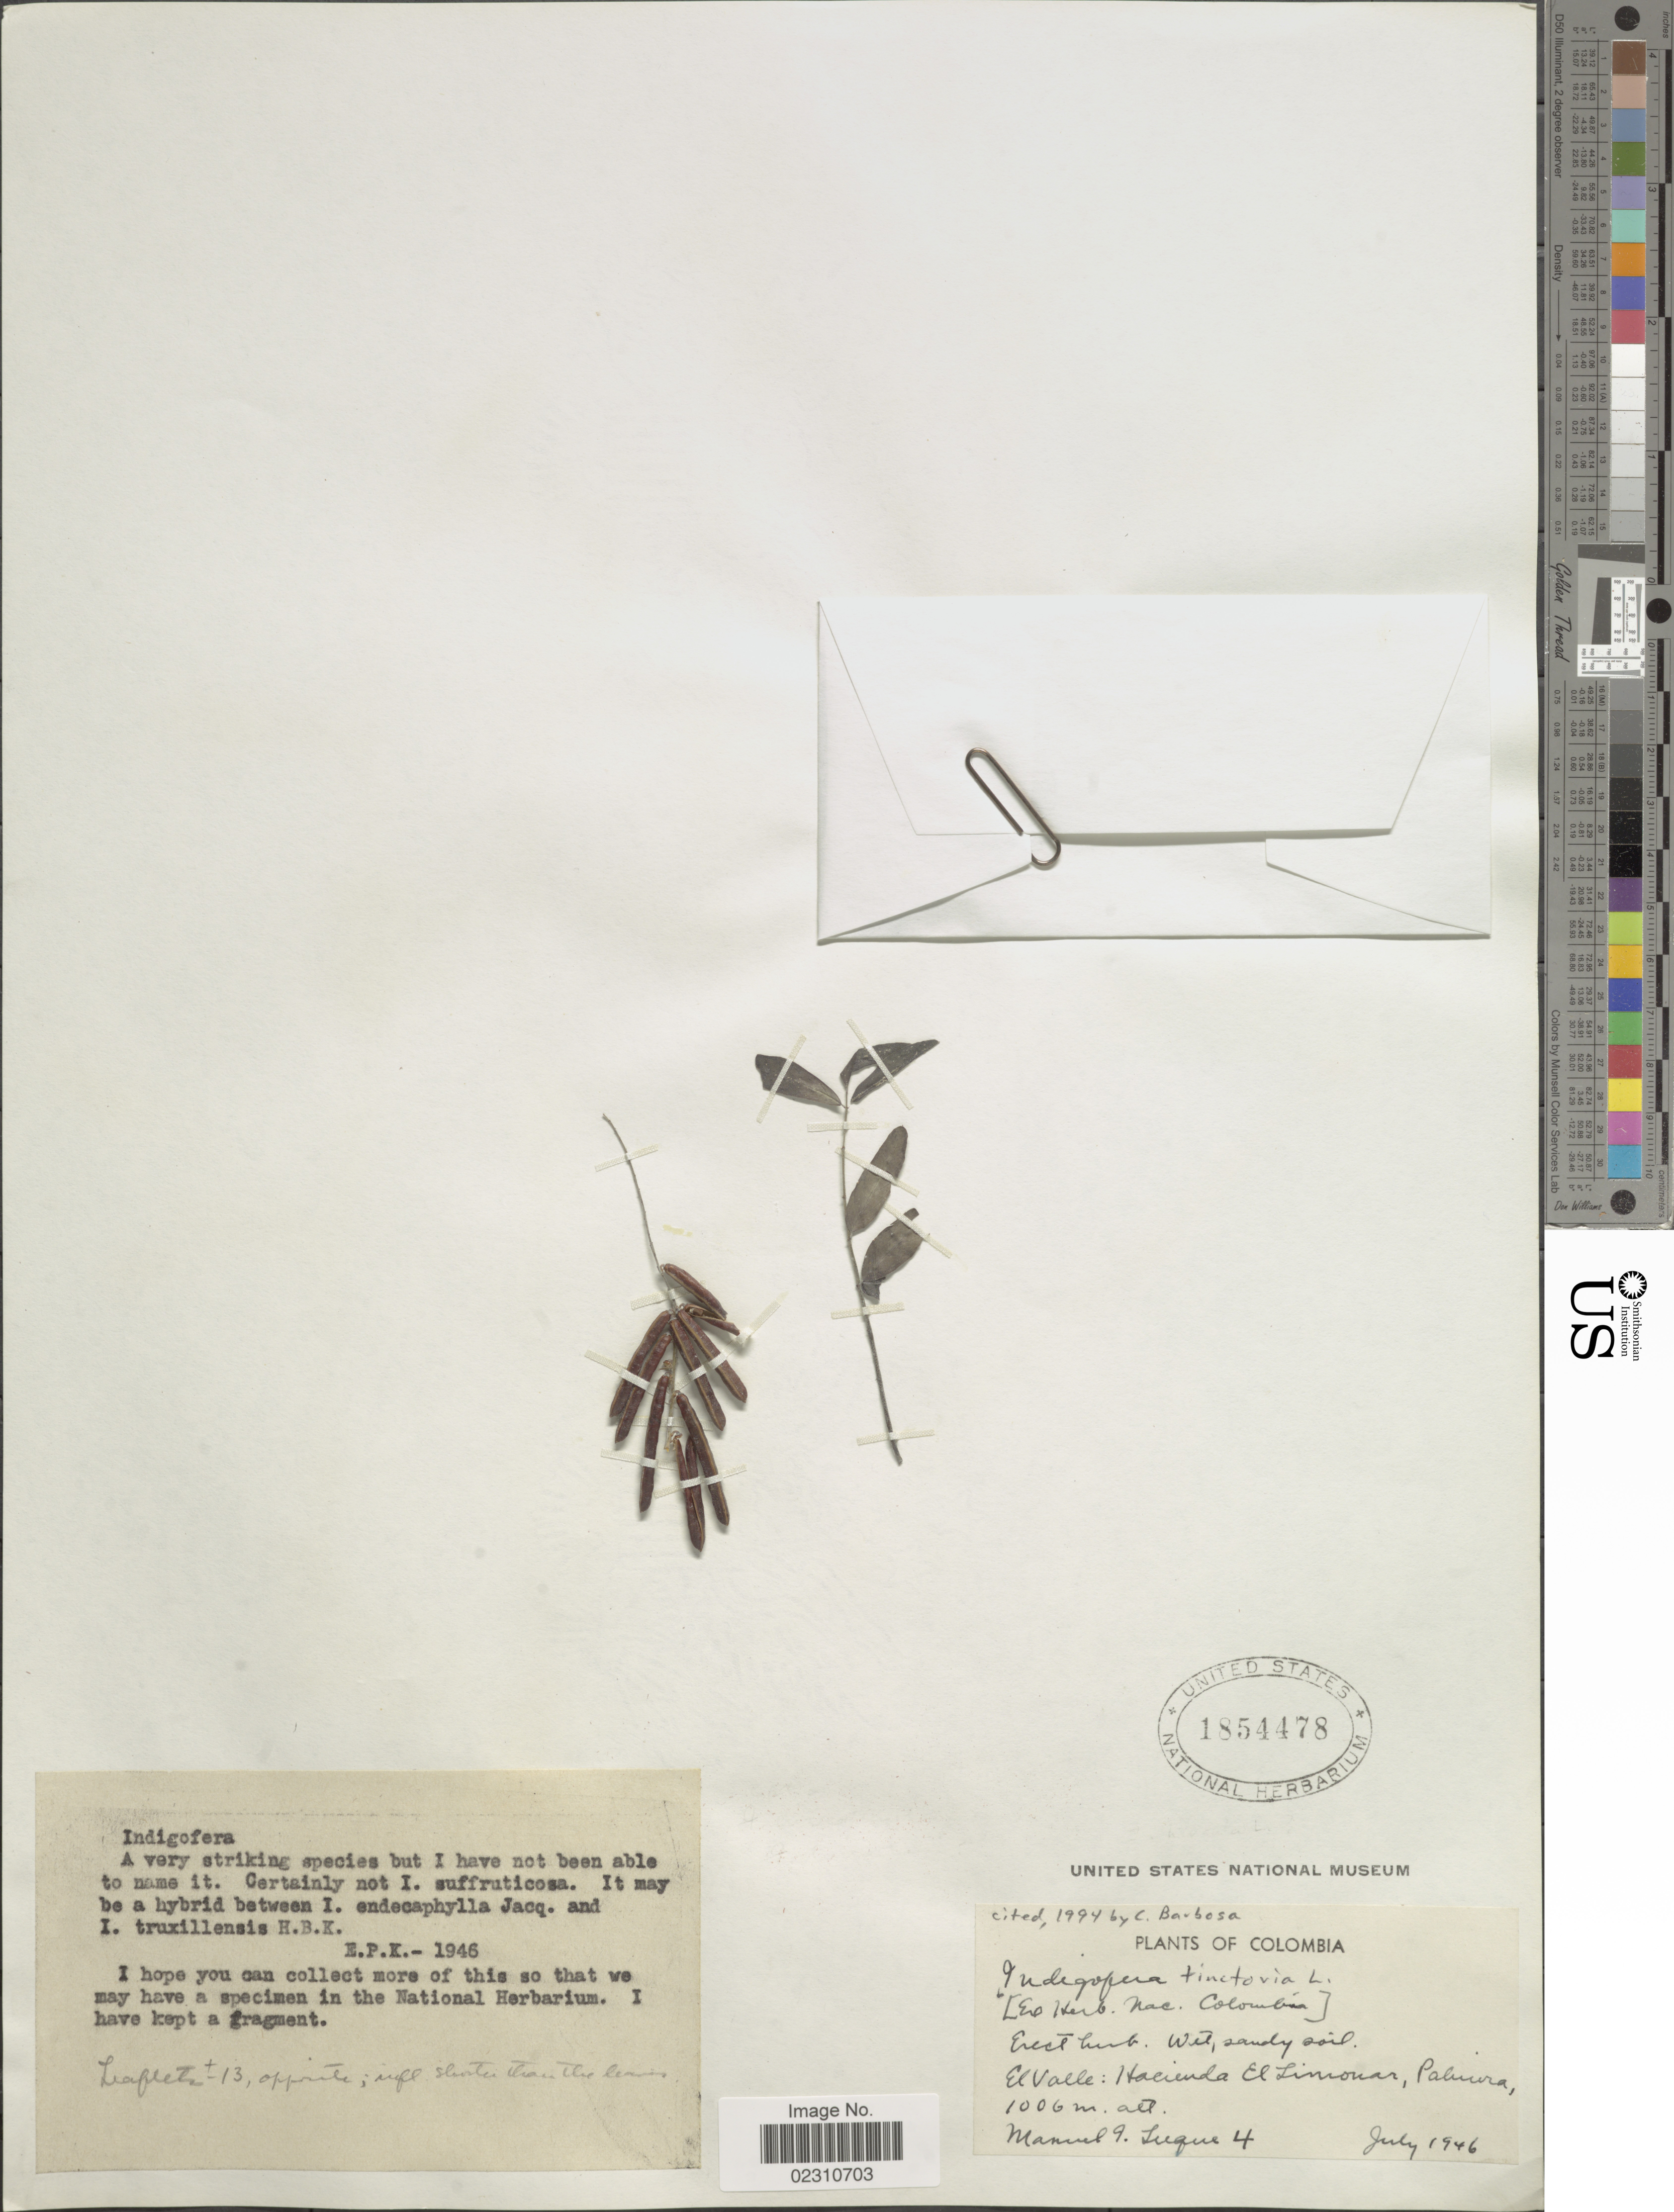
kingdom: Plantae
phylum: Tracheophyta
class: Magnoliopsida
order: Fabales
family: Fabaceae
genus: Indigofera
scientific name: Indigofera tinctoria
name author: L.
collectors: M. Luque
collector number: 4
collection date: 1946-07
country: Colombia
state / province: Valle del Cauca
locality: Colombia, El Valle: Hacienda El Limonar, Palmira.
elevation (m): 1006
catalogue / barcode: US 1854478